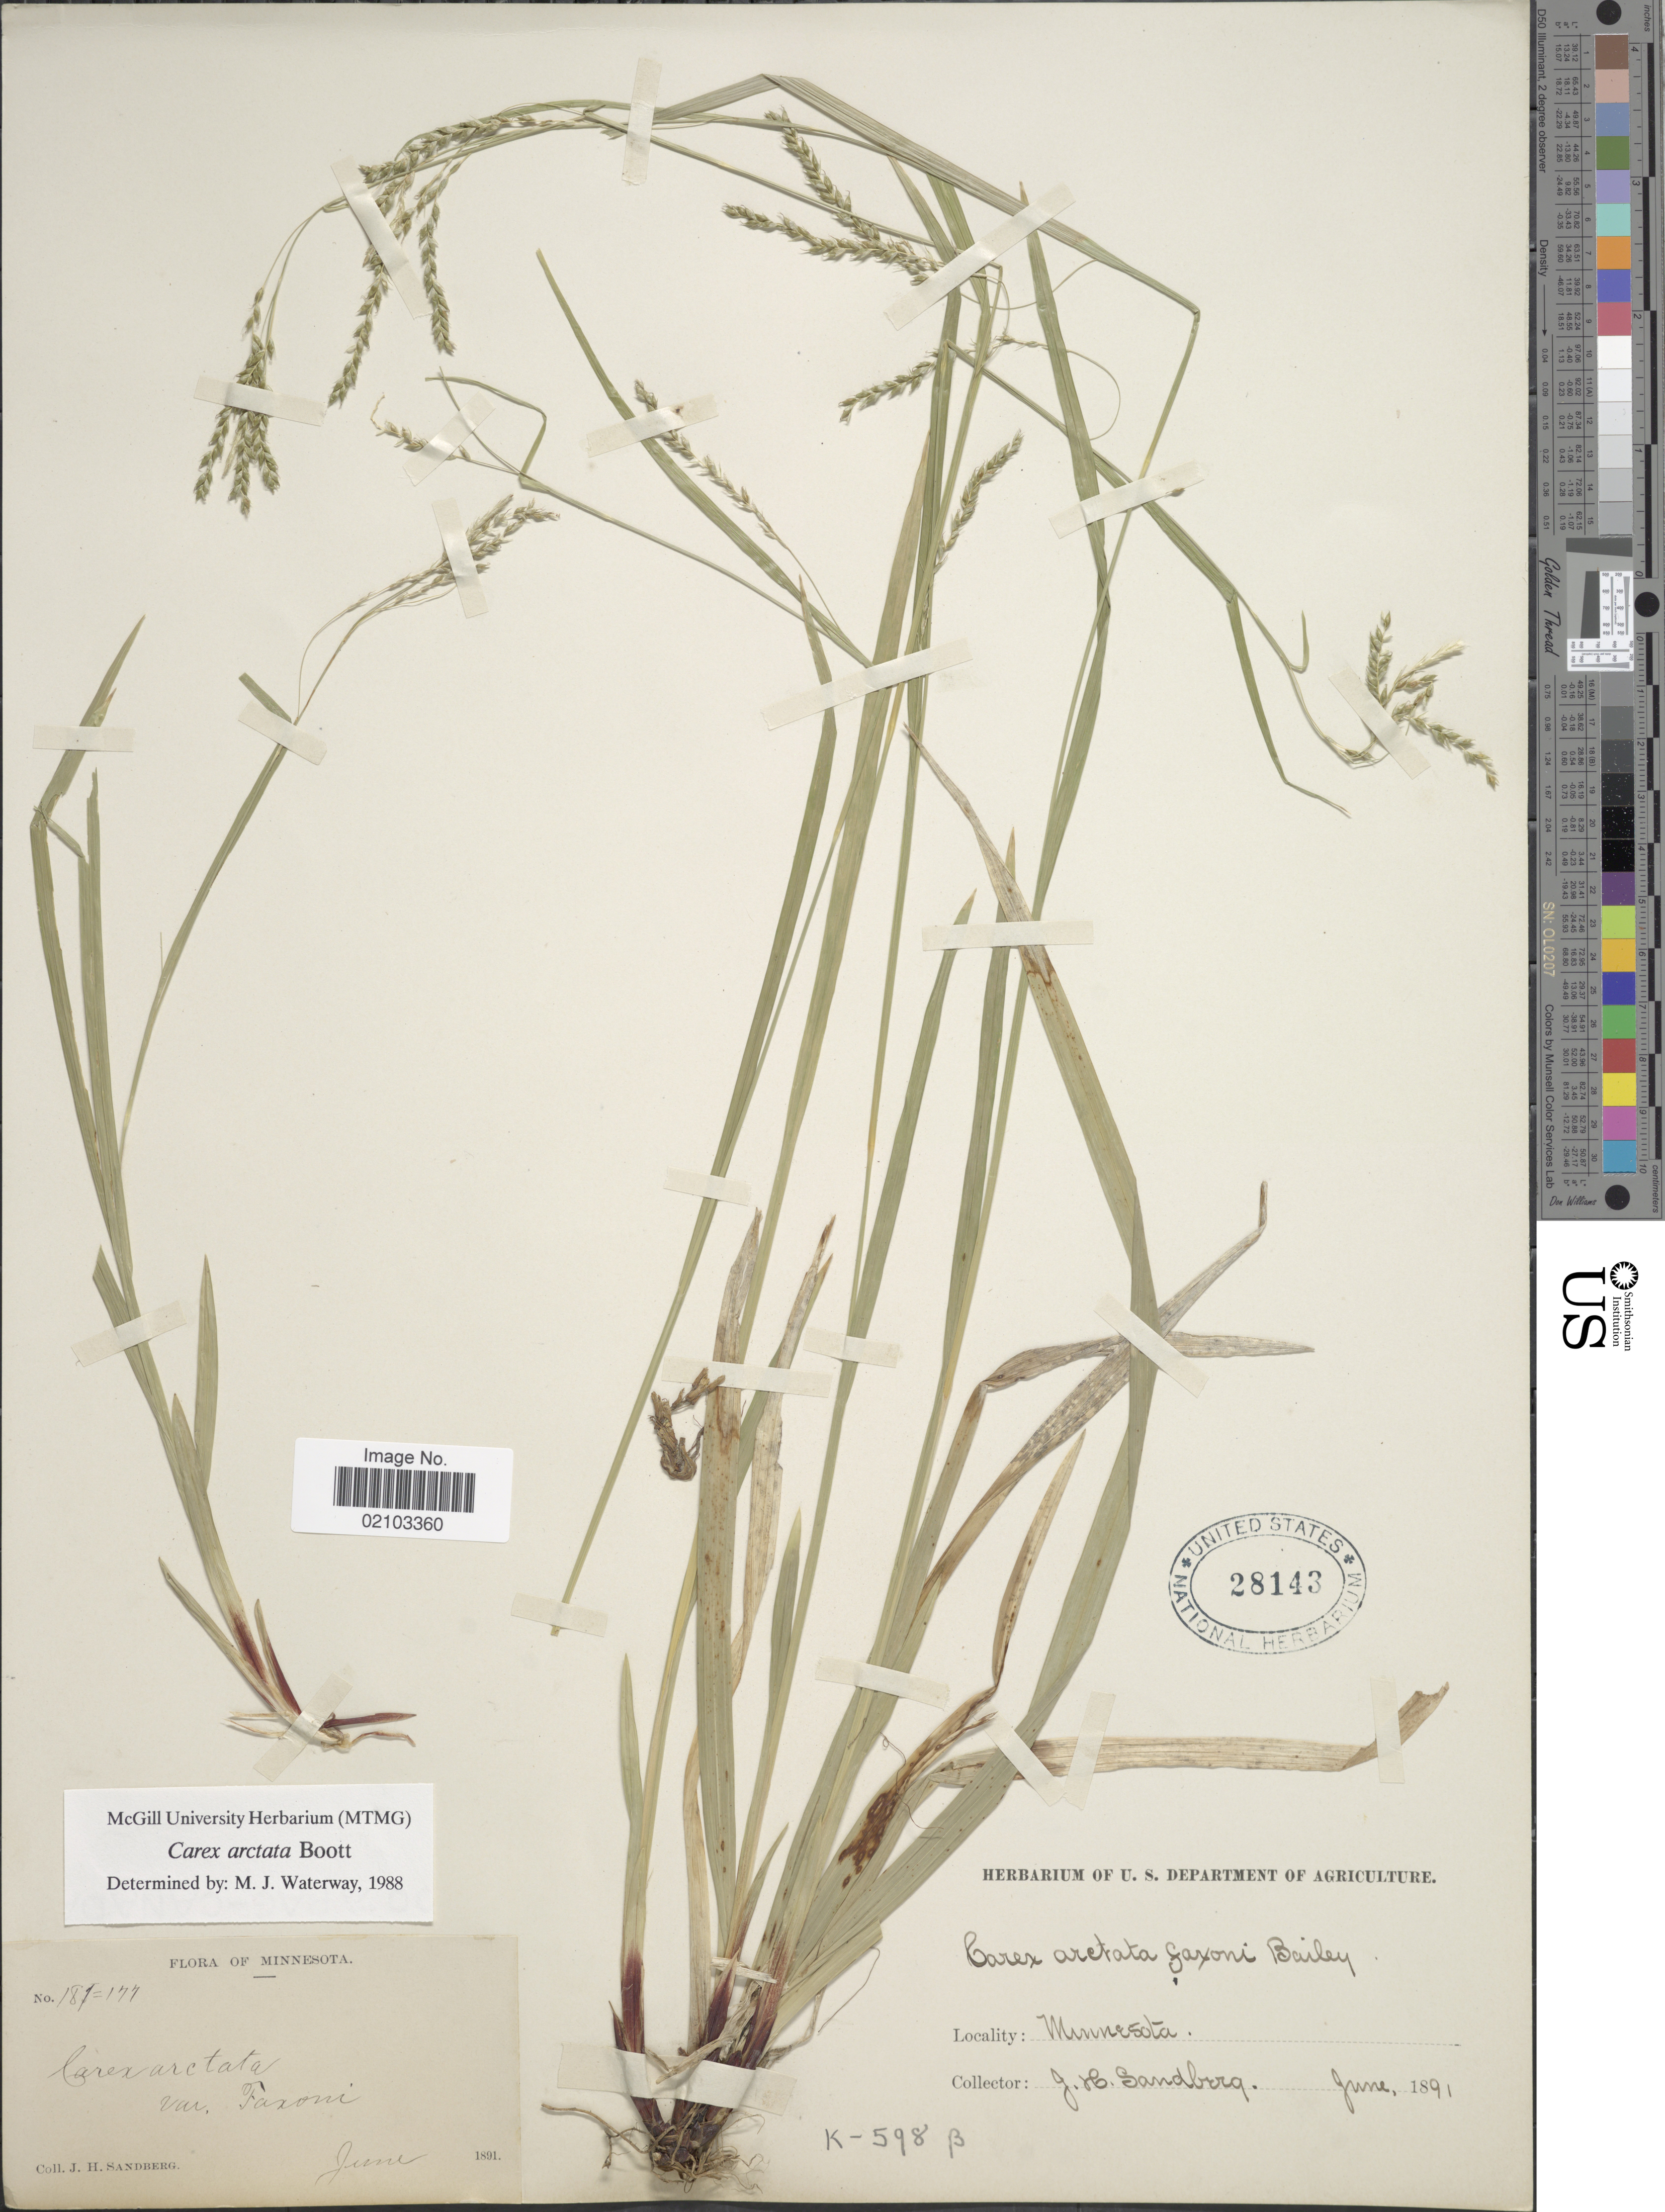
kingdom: Plantae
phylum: Tracheophyta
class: Liliopsida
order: Poales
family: Cyperaceae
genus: Carex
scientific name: Carex arctata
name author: Boott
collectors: J. H. Sandberg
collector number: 181=177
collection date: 1891-06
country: United States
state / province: Minnesota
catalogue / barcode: US 28143